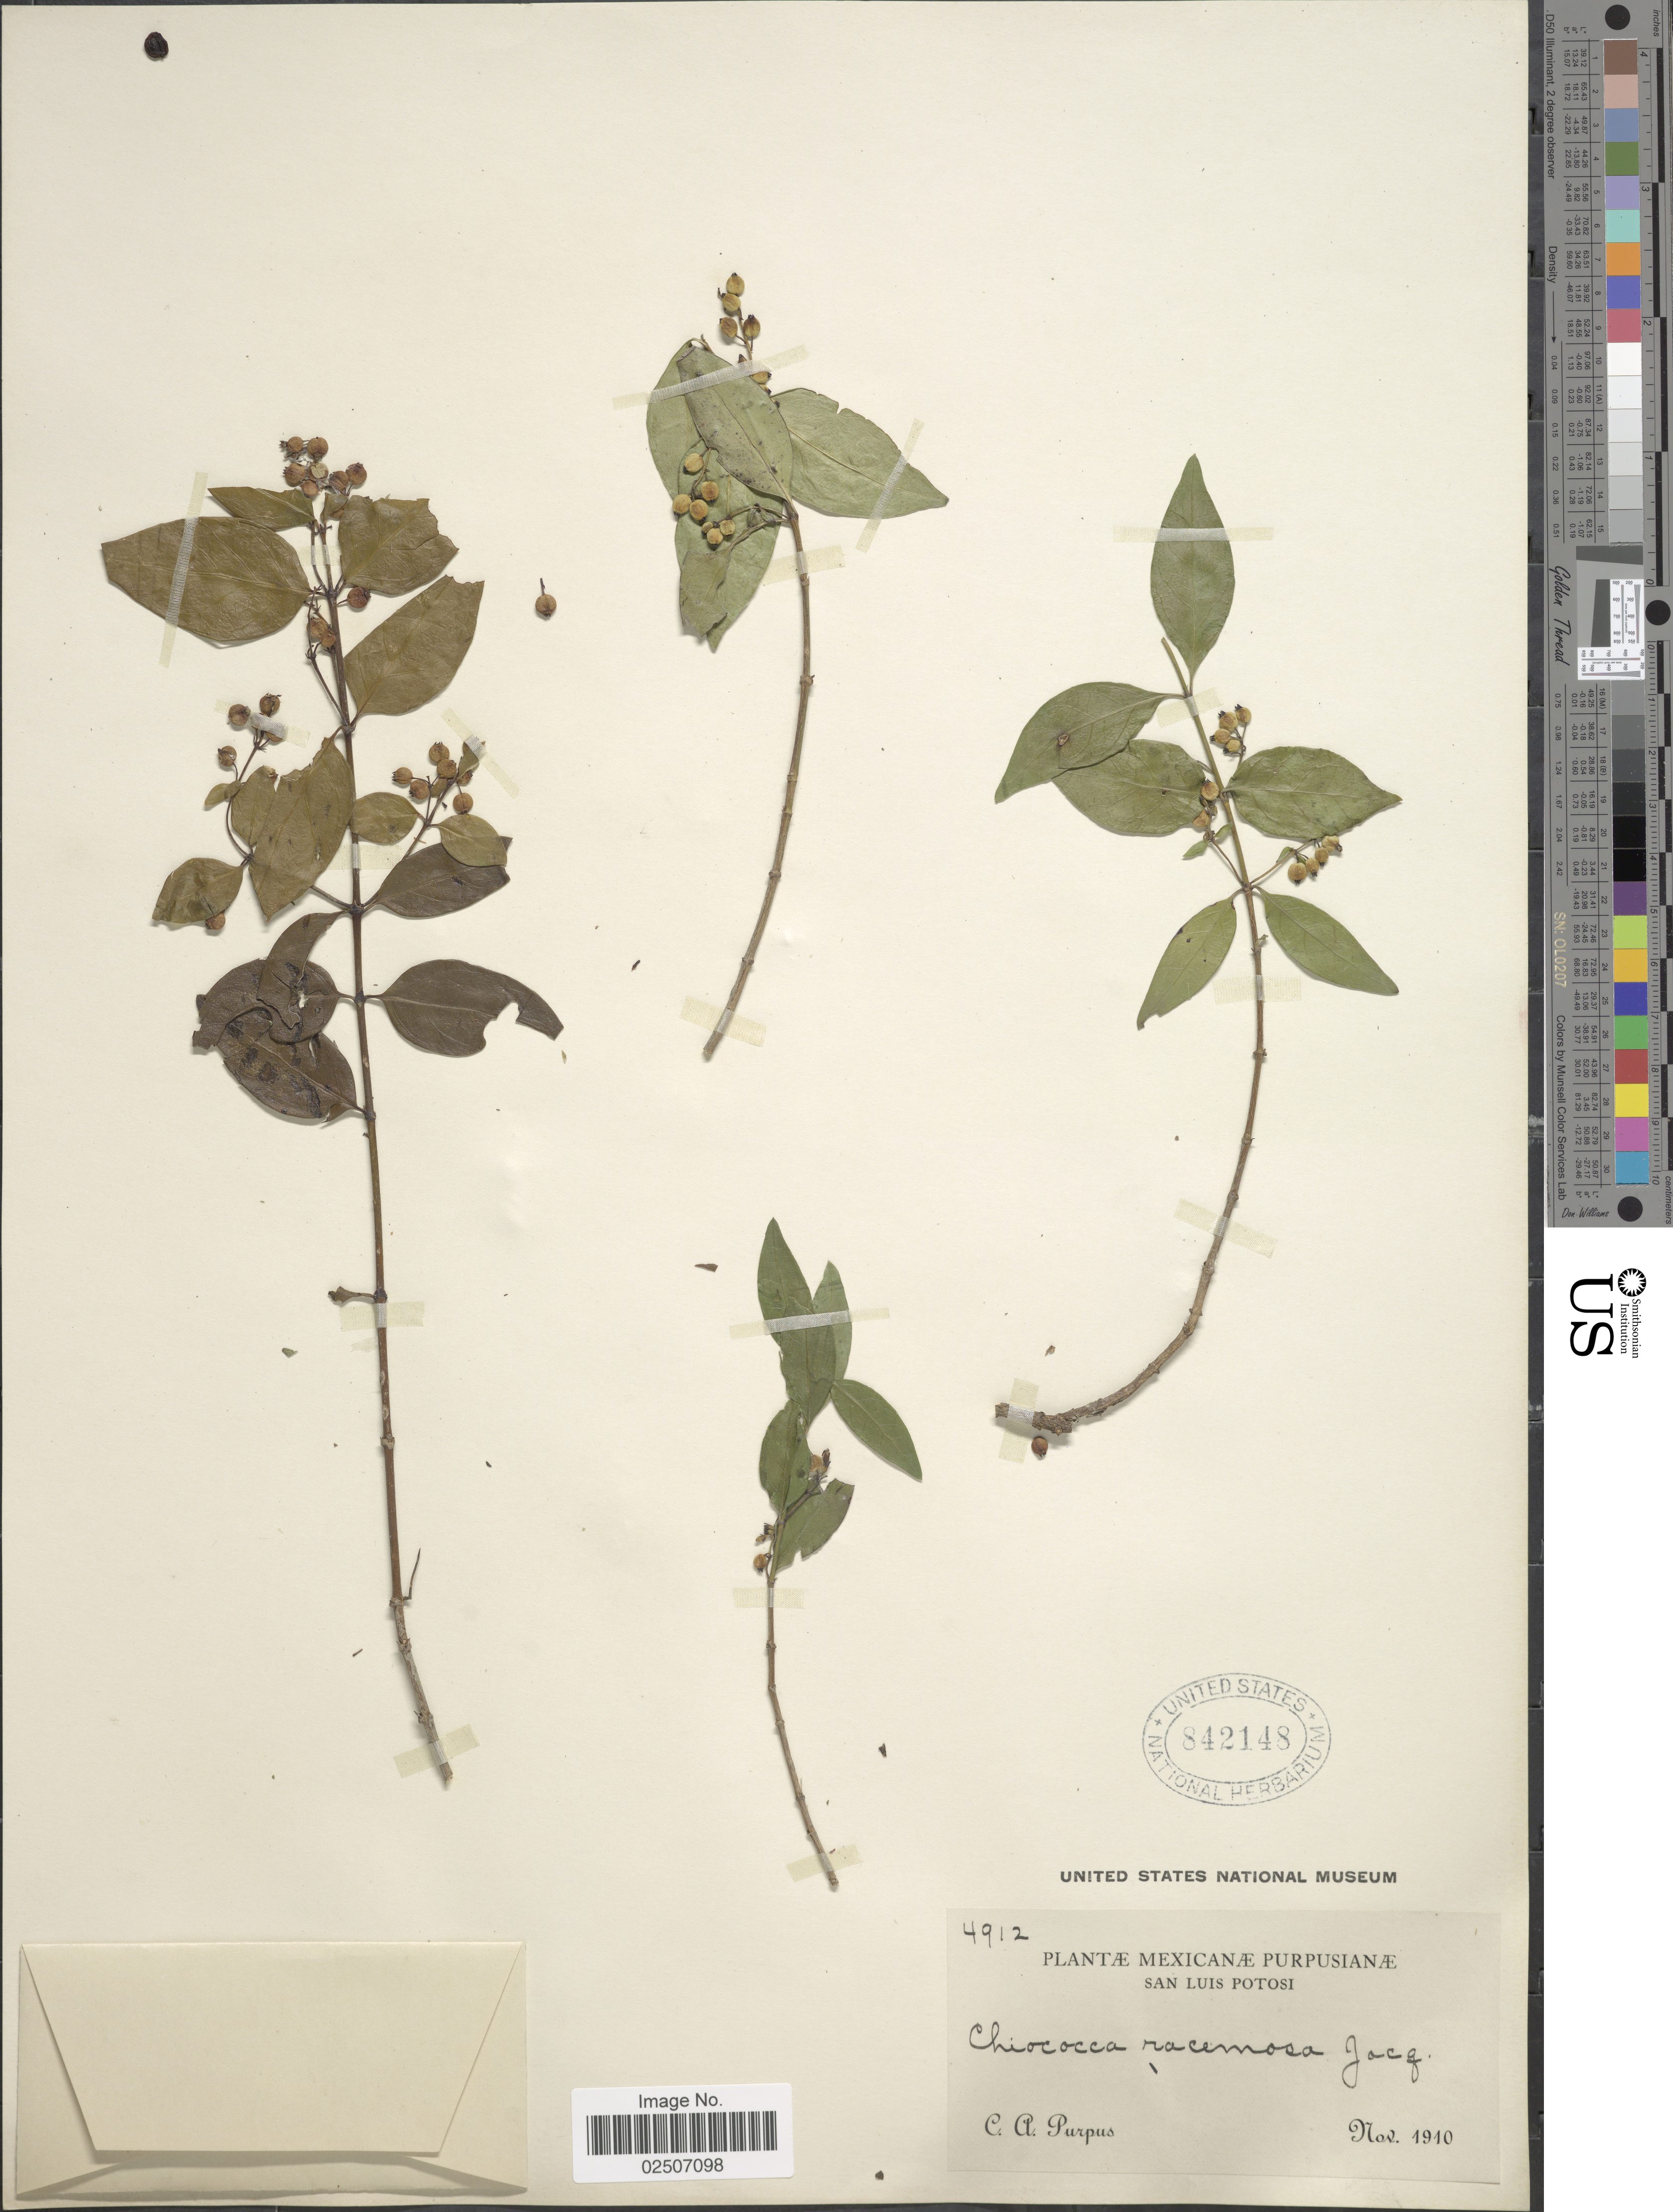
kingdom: Plantae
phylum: Tracheophyta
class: Magnoliopsida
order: Gentianales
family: Rubiaceae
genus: Chiococca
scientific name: Chiococca alba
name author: (L.) Hitchc.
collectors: C. A. Purpus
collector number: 4912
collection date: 1910-11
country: Mexico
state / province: San Luis Potosí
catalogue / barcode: US 842148